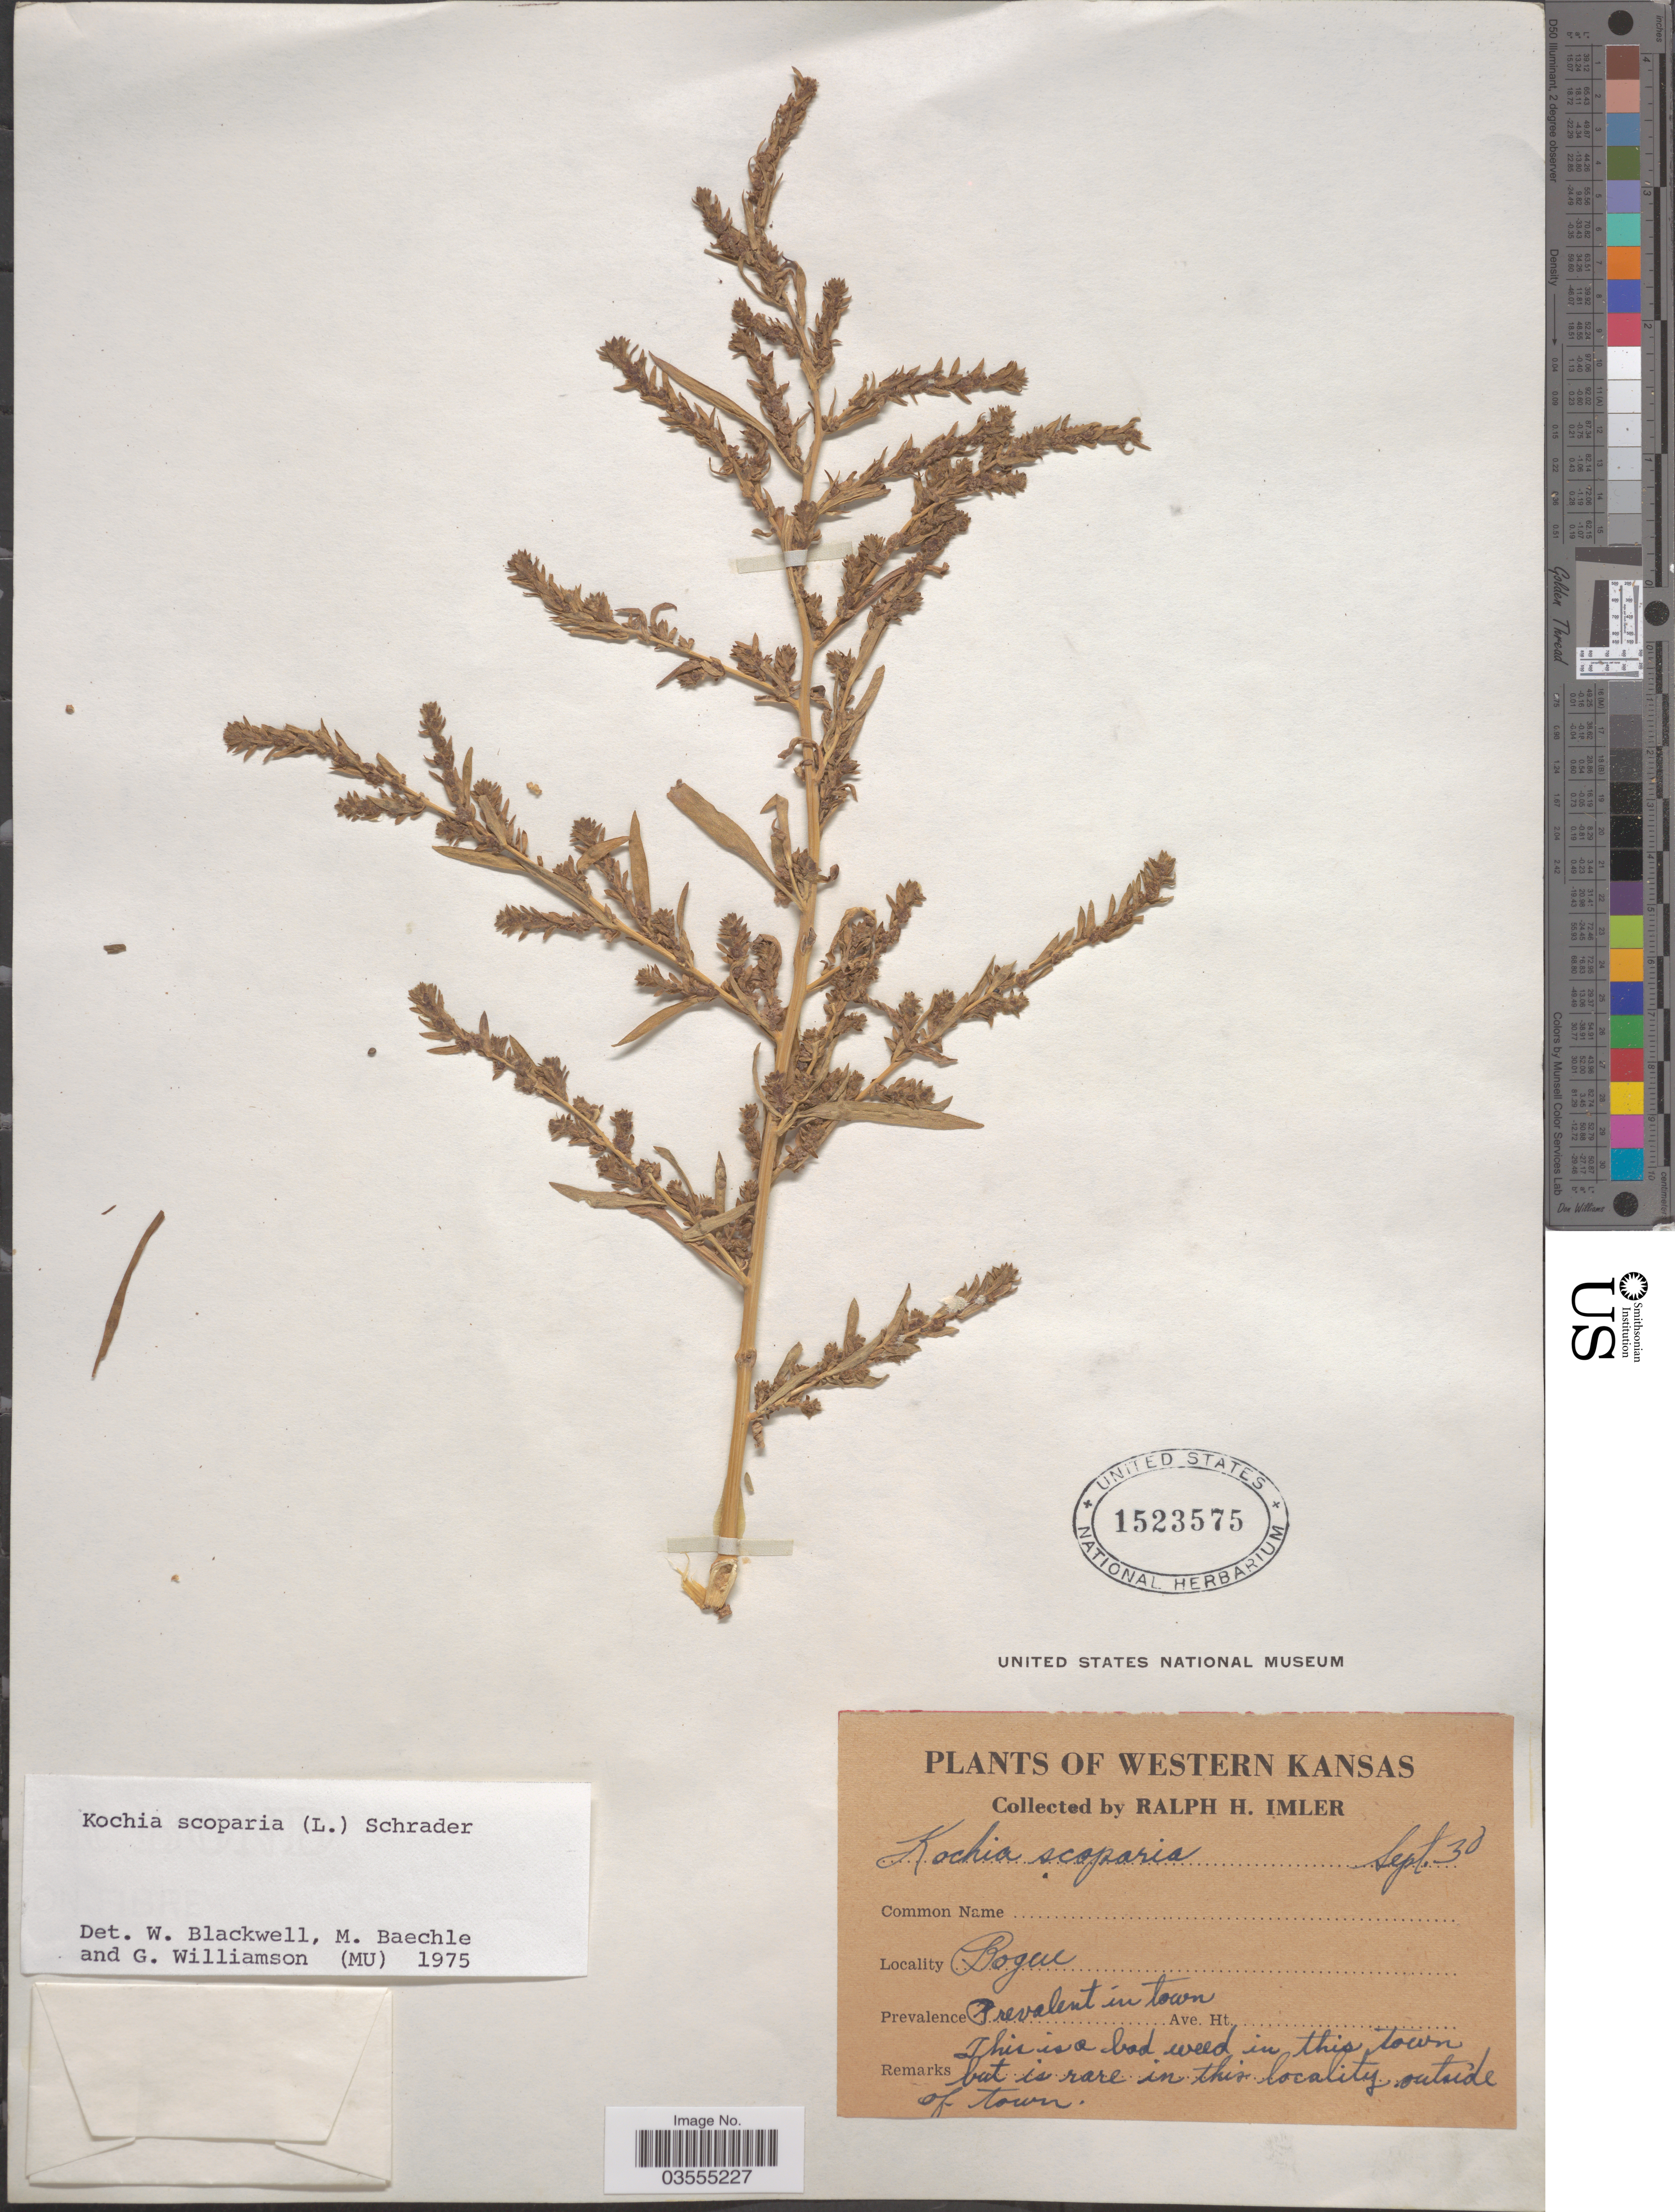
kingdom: Plantae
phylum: Tracheophyta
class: Magnoliopsida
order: Caryophyllales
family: Amaranthaceae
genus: Bassia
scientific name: Bassia scoparia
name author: (L.) Voss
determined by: U.S. National Herbarium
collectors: R. Imler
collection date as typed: Transcribed d/m/y: /9/30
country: United States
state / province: Kansas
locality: Western Kansas. Bogue.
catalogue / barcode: US 1523575